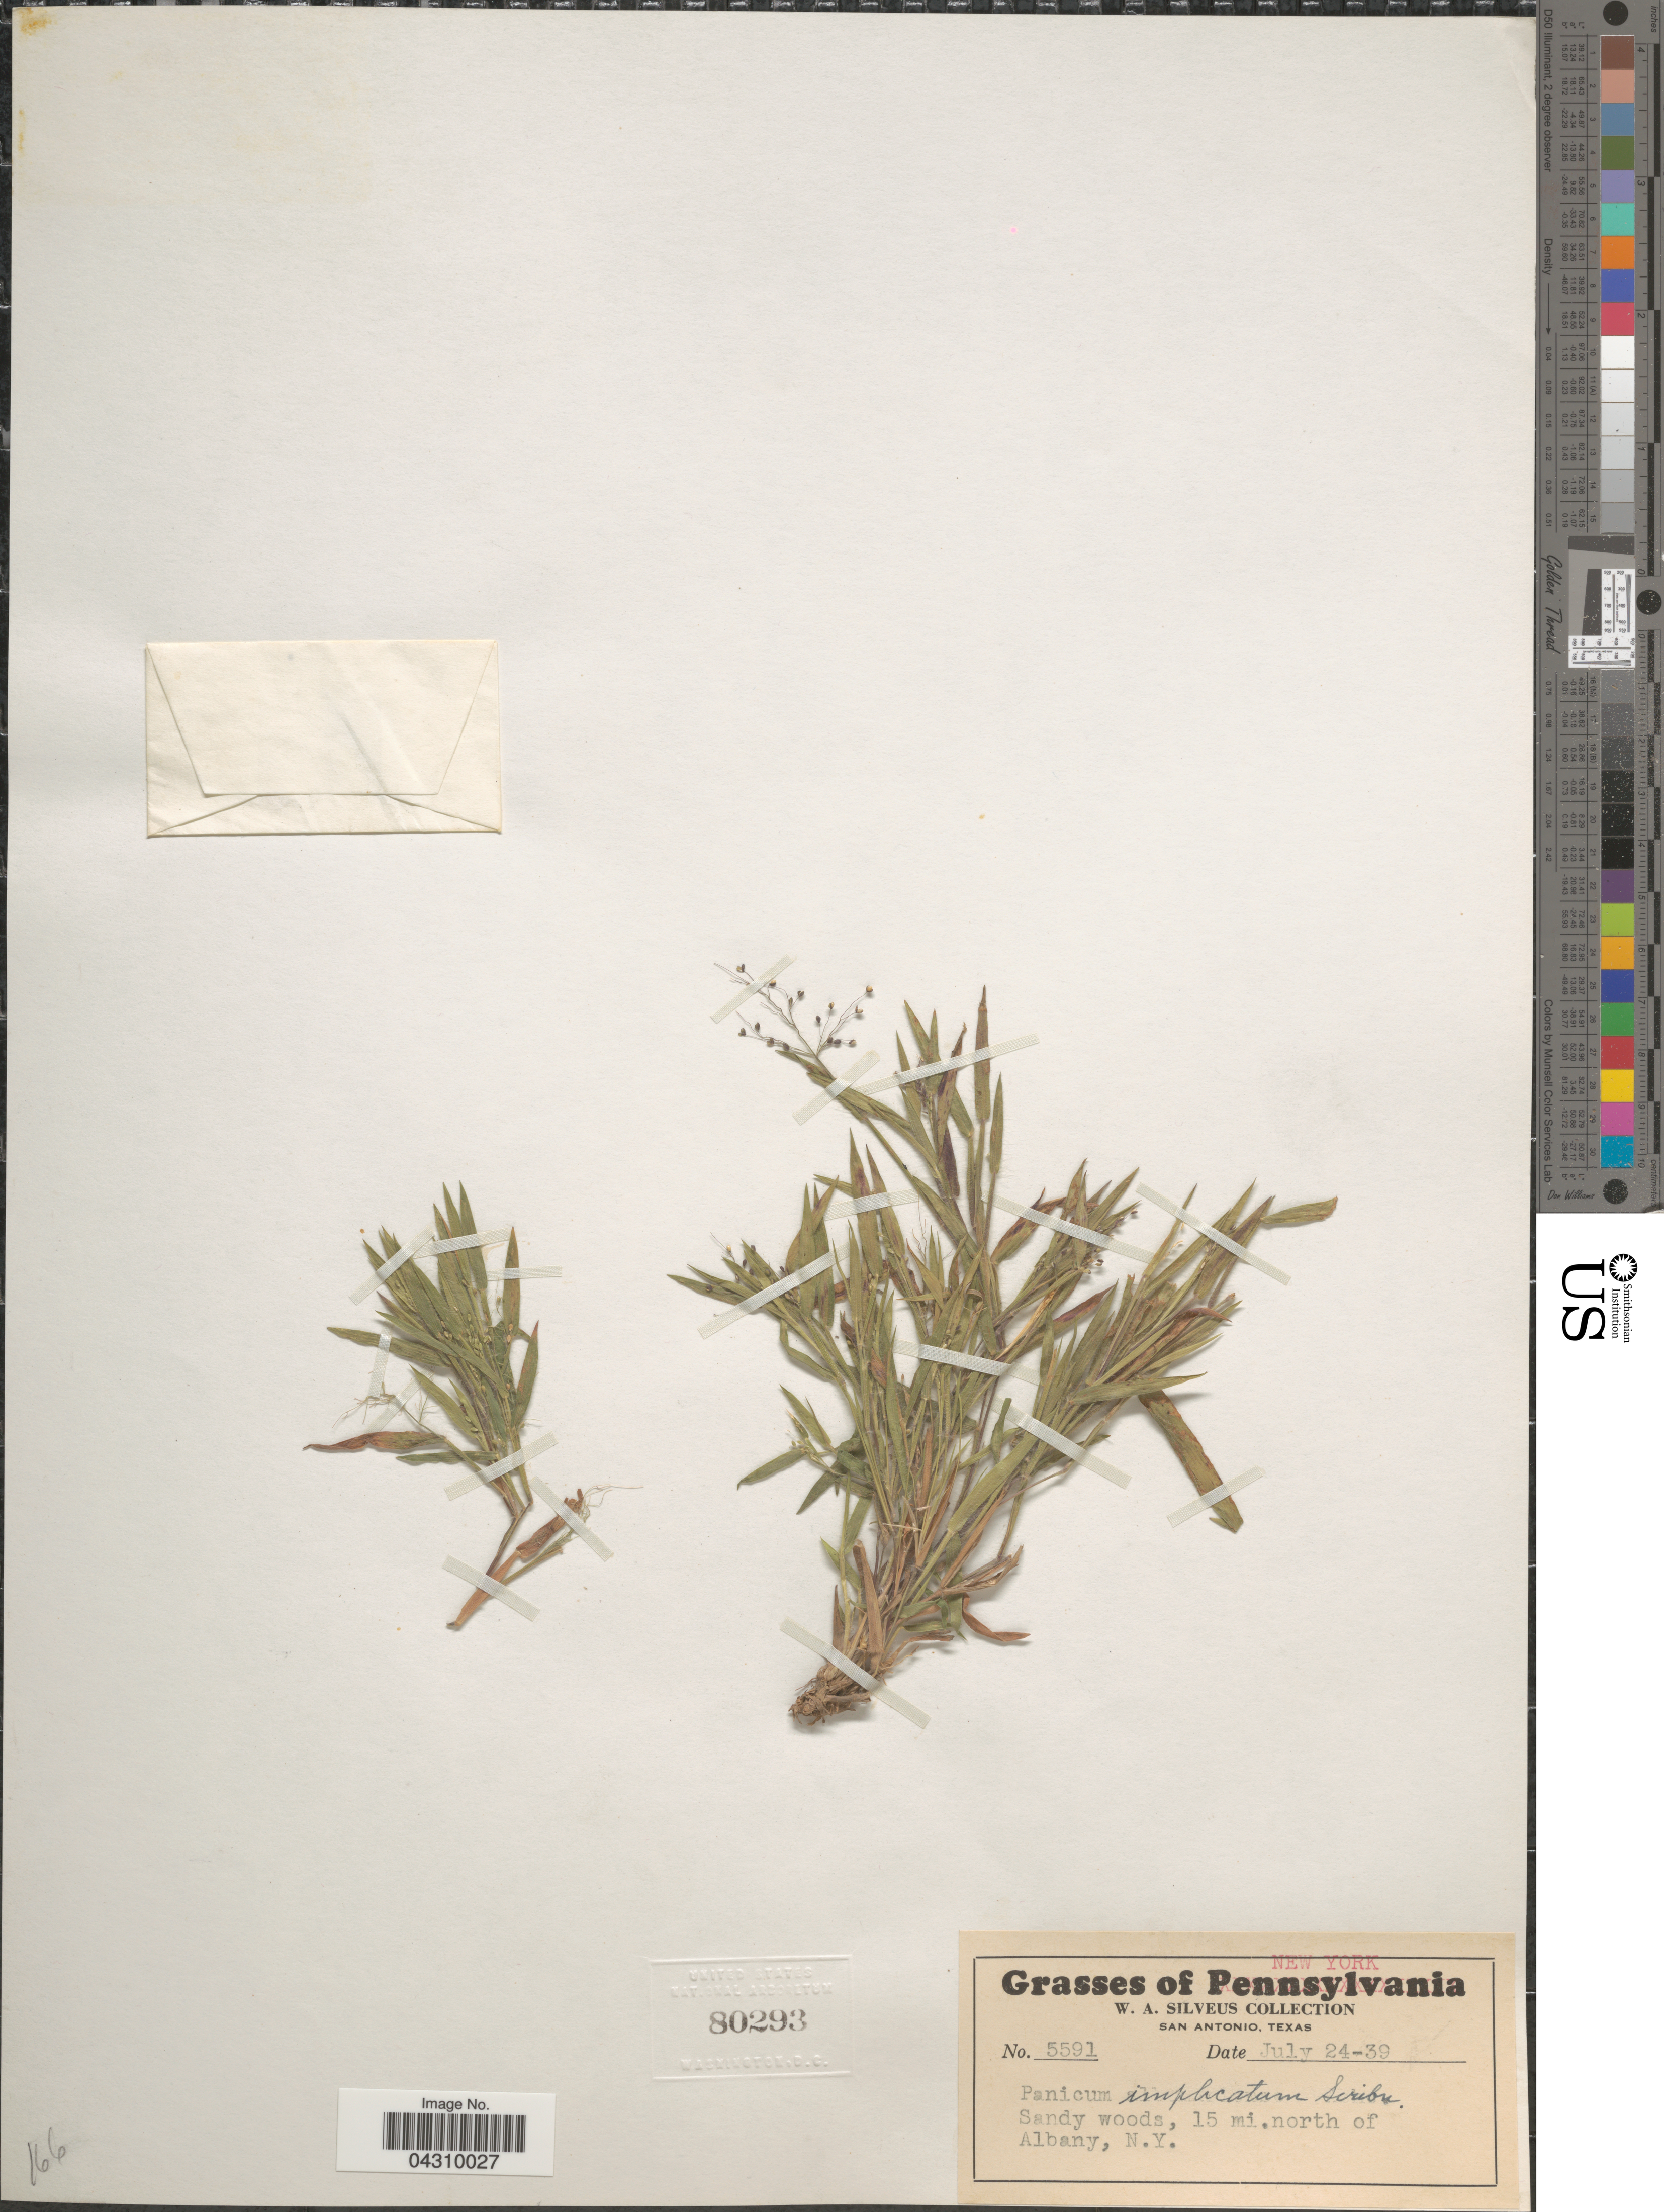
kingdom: Plantae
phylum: Tracheophyta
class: Liliopsida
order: Poales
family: Poaceae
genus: Dichanthelium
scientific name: Dichanthelium acuminatum var. acuminatum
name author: (Sw.) Gould & C.A. Clark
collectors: W. Silveus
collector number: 5591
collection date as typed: Transcribed d/m/y: 24/7/39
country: United States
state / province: New York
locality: Sandy woods, 15 mi. north of Albany.